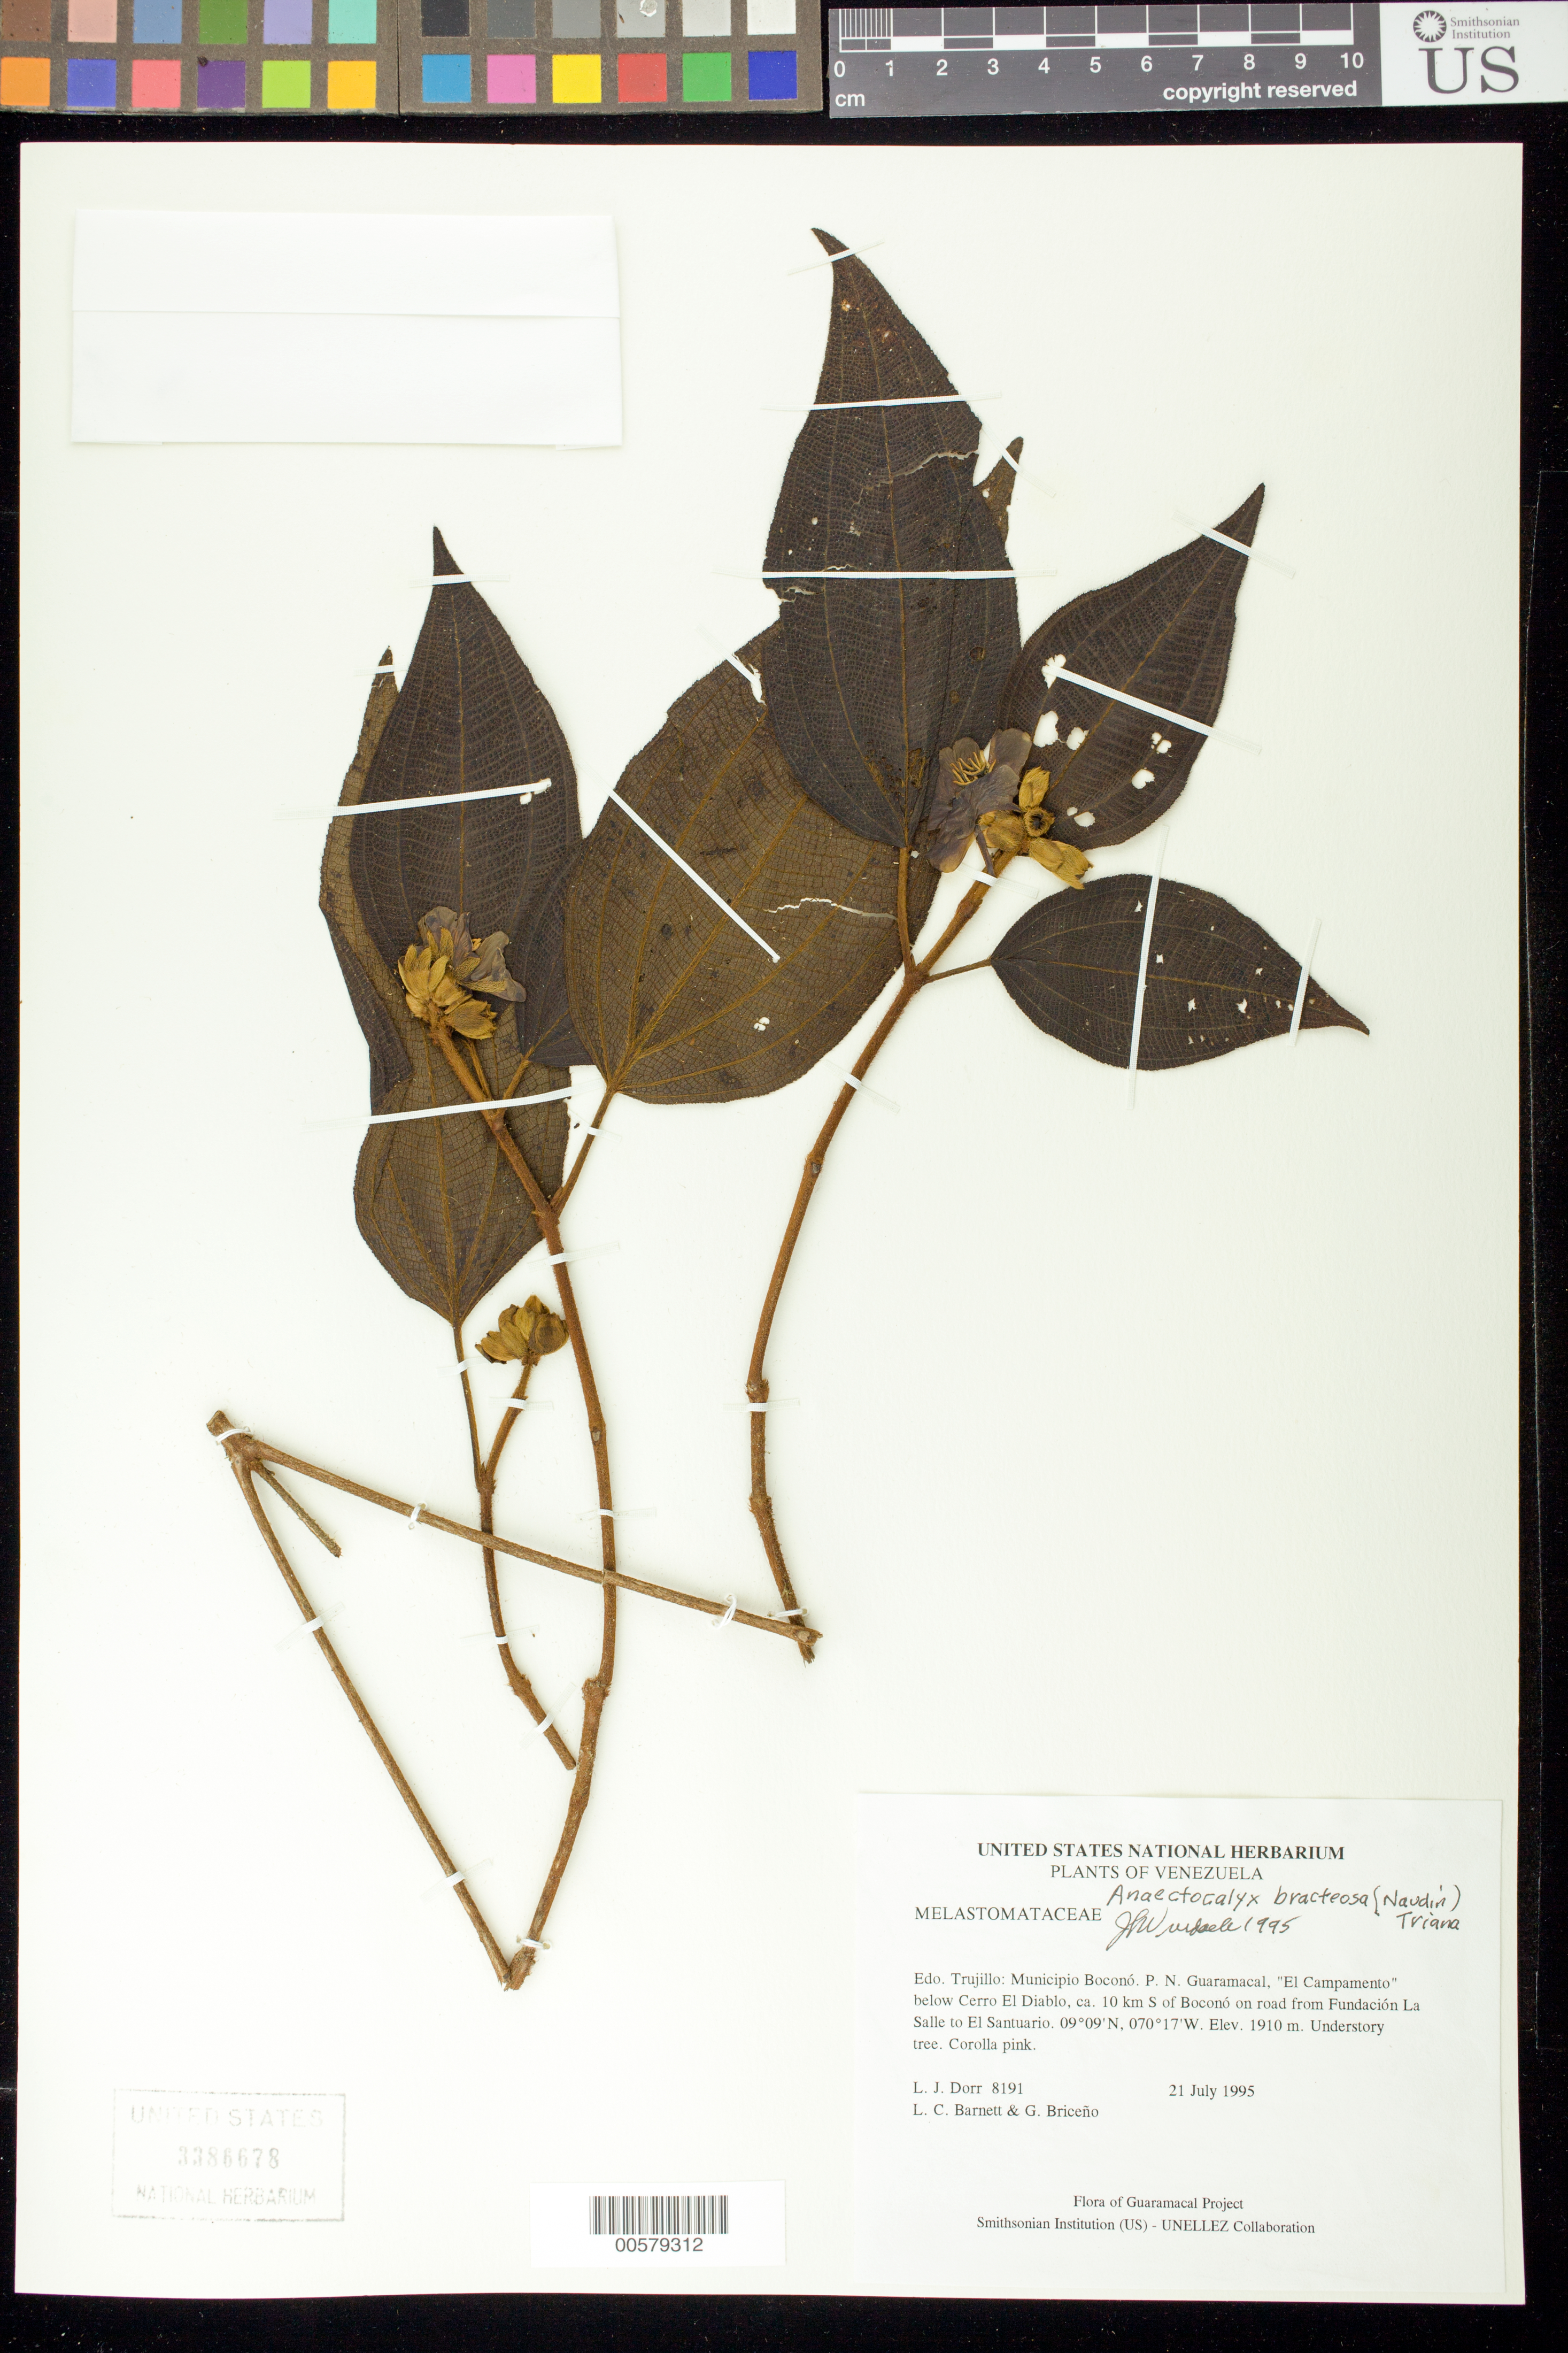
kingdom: Plantae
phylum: Tracheophyta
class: Magnoliopsida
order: Myrtales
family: Melastomataceae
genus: Anaectocalyx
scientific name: Anaectocalyx bracteosa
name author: (Naudin) Triana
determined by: Wurdack, John J., (US), US (UNITED STATES)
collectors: L. J. Dorr, L. C. Barnett & G. Briceño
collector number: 8191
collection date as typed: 21 Jul 1995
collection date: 1995-07-21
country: Venezuela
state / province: Trujillo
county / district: Boconó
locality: Parque Nacional Guaramacal, "El Campamento" below Cerro El Diablo, ca. 10 km S of Boconó on road from Fundación La Salle to El Santuario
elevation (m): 1910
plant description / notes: PORT, US, VEN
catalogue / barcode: US 3386678